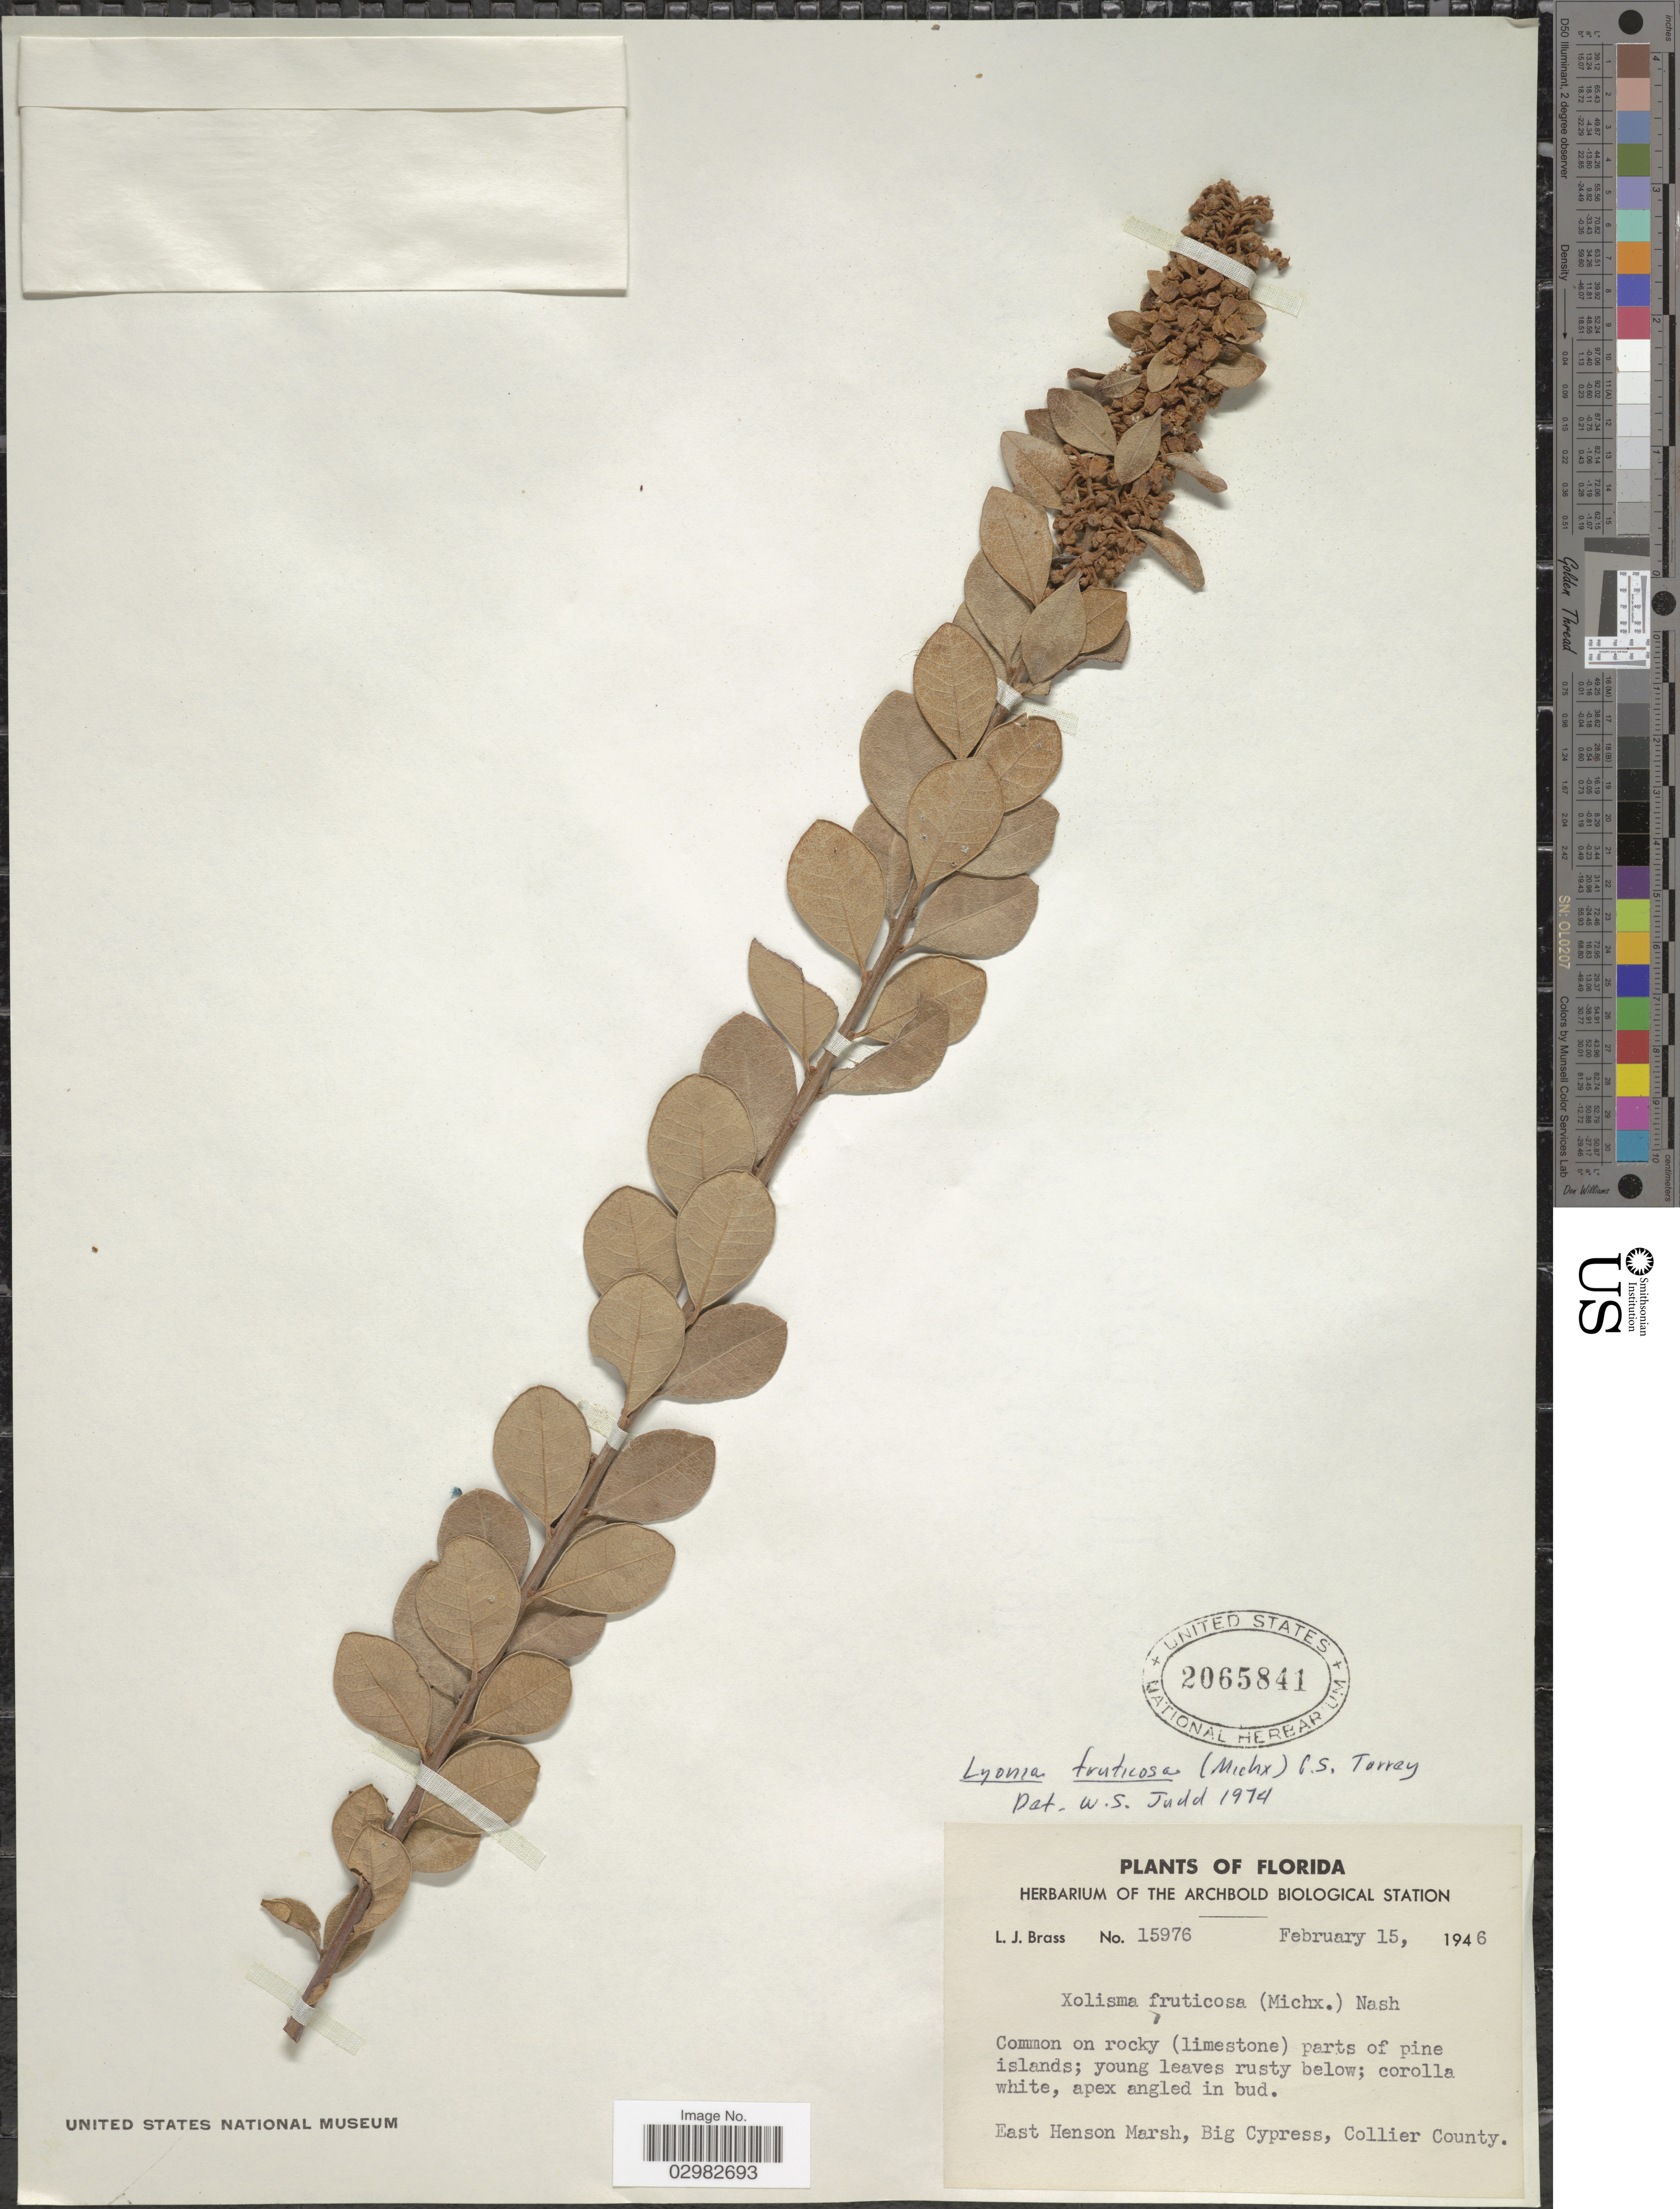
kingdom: Plantae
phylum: Tracheophyta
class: Magnoliopsida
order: Ericales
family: Ericaceae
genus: Lyonia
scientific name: Lyonia fruticosa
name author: (Michx.) G.S. Torr.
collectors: L. J. Brass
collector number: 15976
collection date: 1946-02-15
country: United States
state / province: Florida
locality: East Henson Marsh, Big Cypress, Collier County.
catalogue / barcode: US 2065841